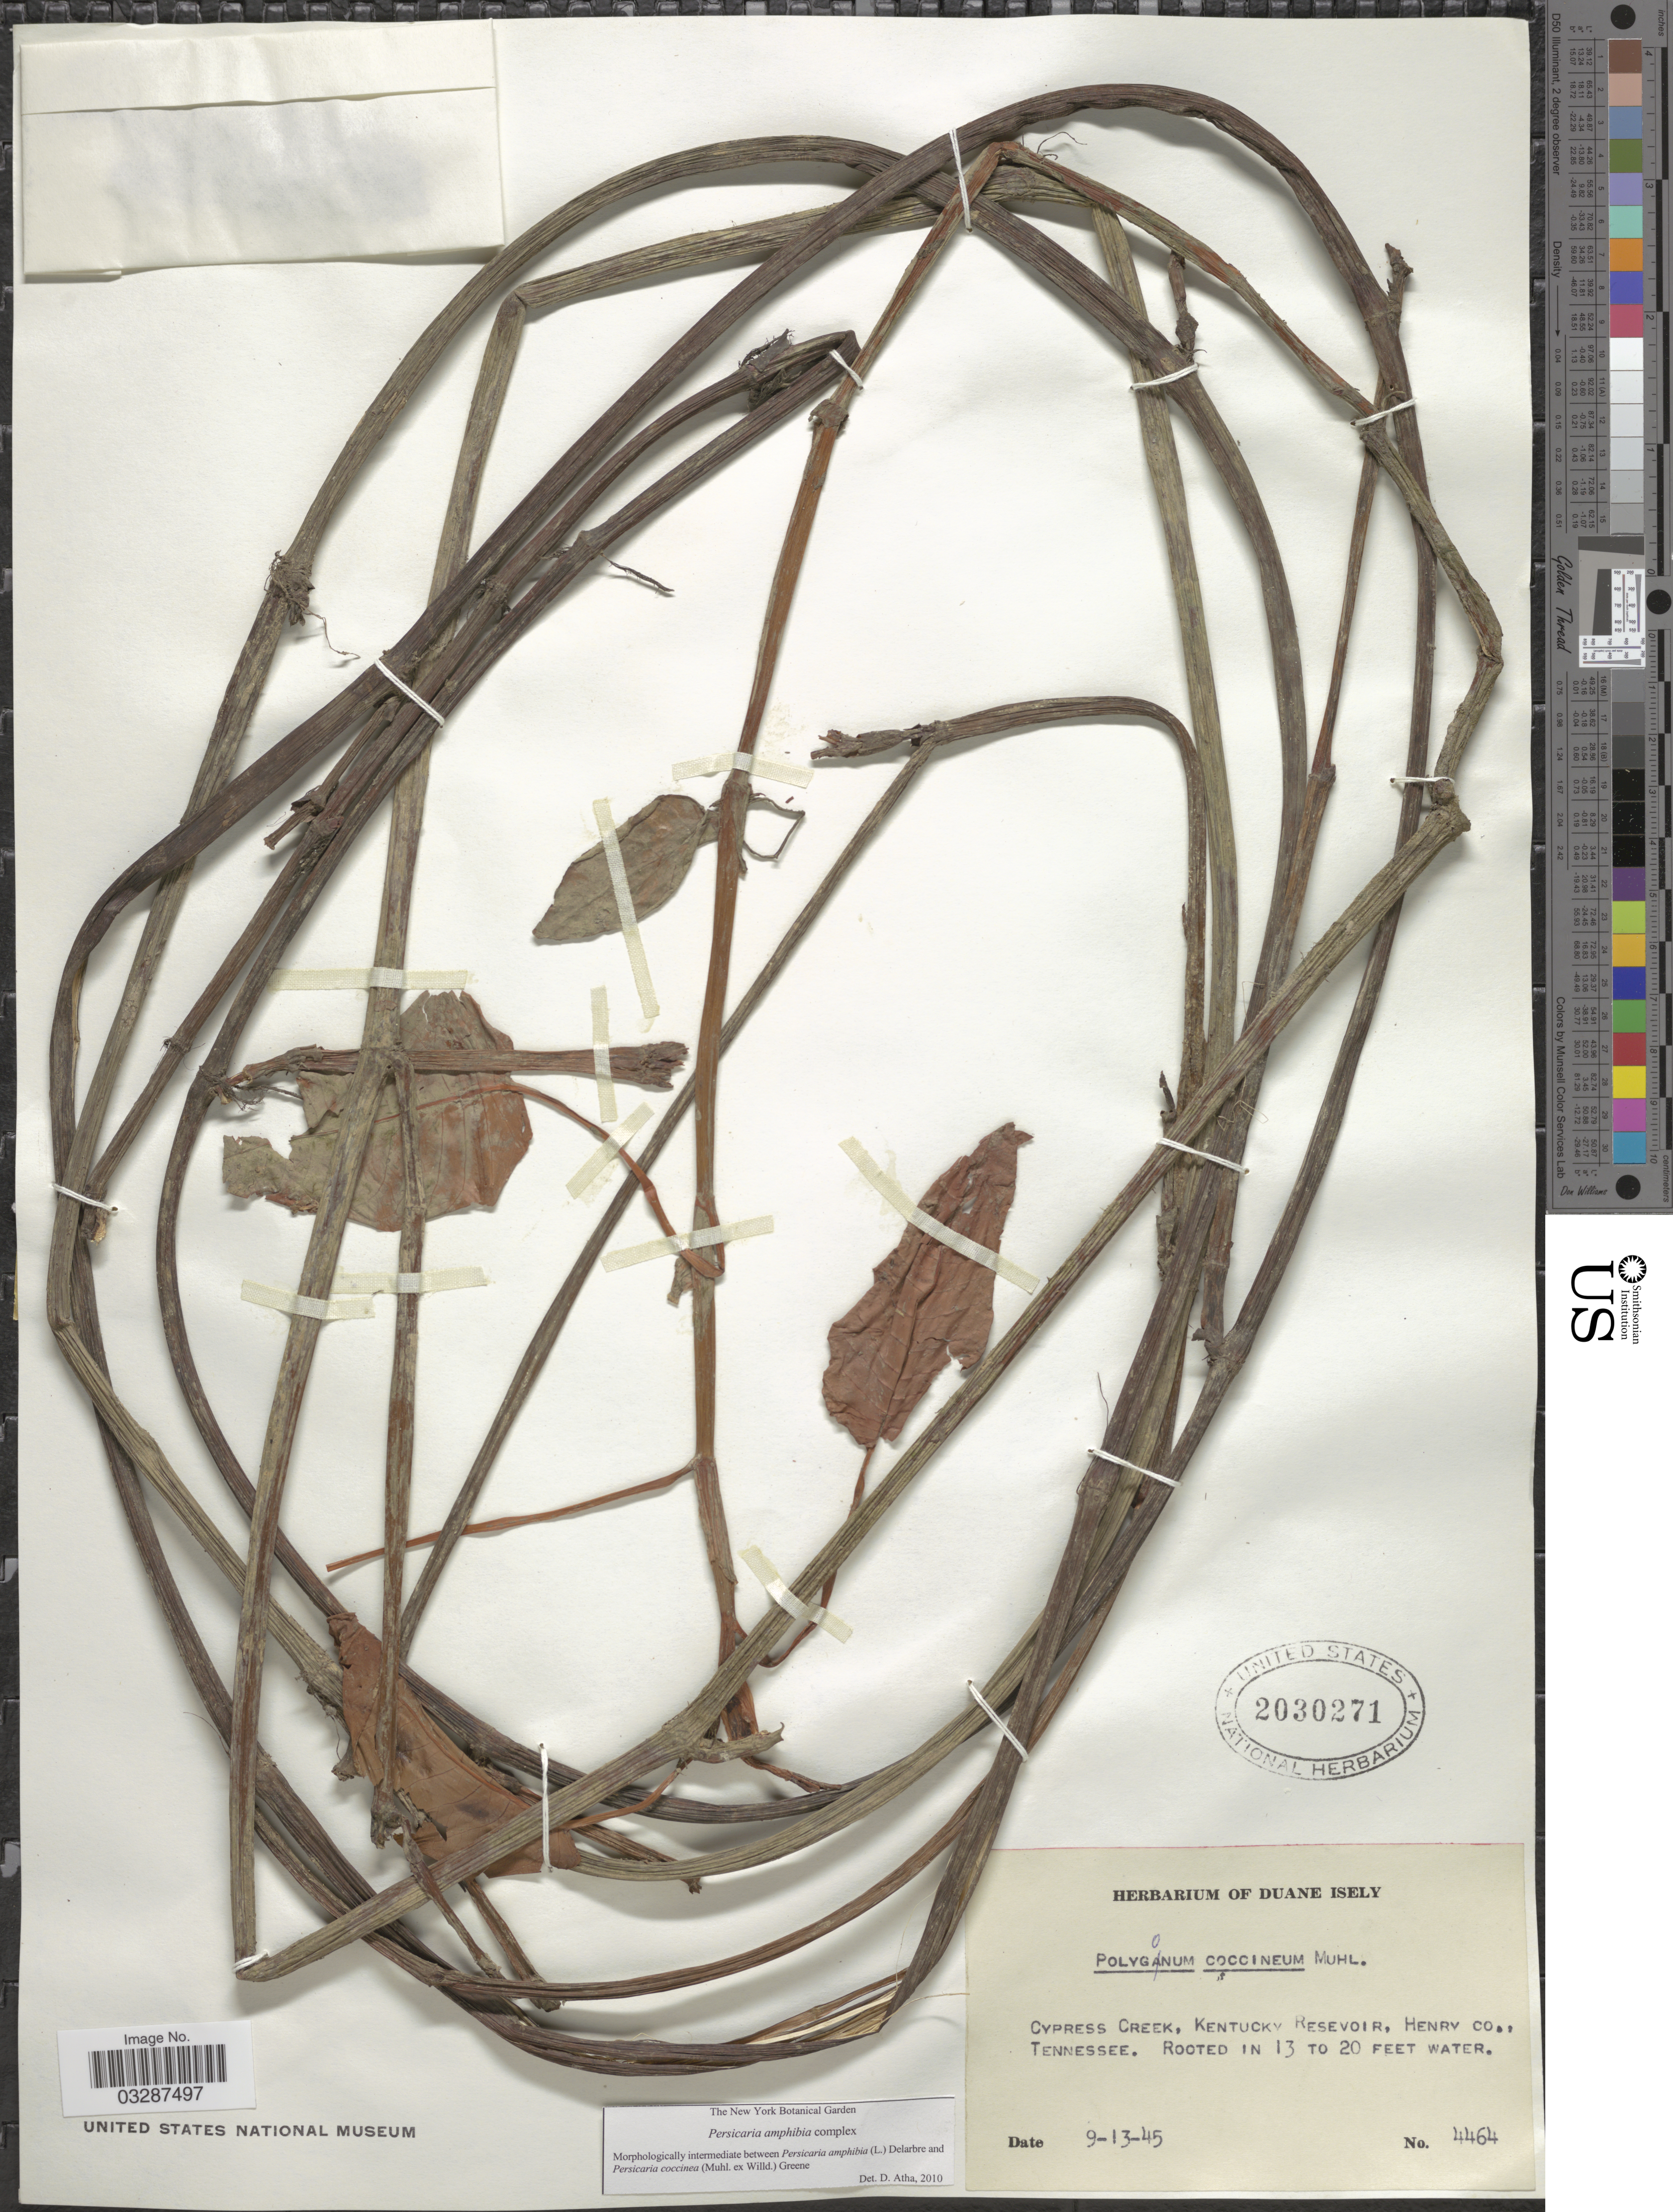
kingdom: Plantae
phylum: Tracheophyta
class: Magnoliopsida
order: Caryophyllales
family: Polygonaceae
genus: Persicaria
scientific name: Persicaria amphibia complex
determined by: Atha, D. E.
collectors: ex. herb. Duane Isely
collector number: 4464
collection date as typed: Transcribed d/m/y: 13/9/45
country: United States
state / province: Tennessee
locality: Cypress Creek, Kentucky Reservoir, Henry Co.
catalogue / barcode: US 2030271